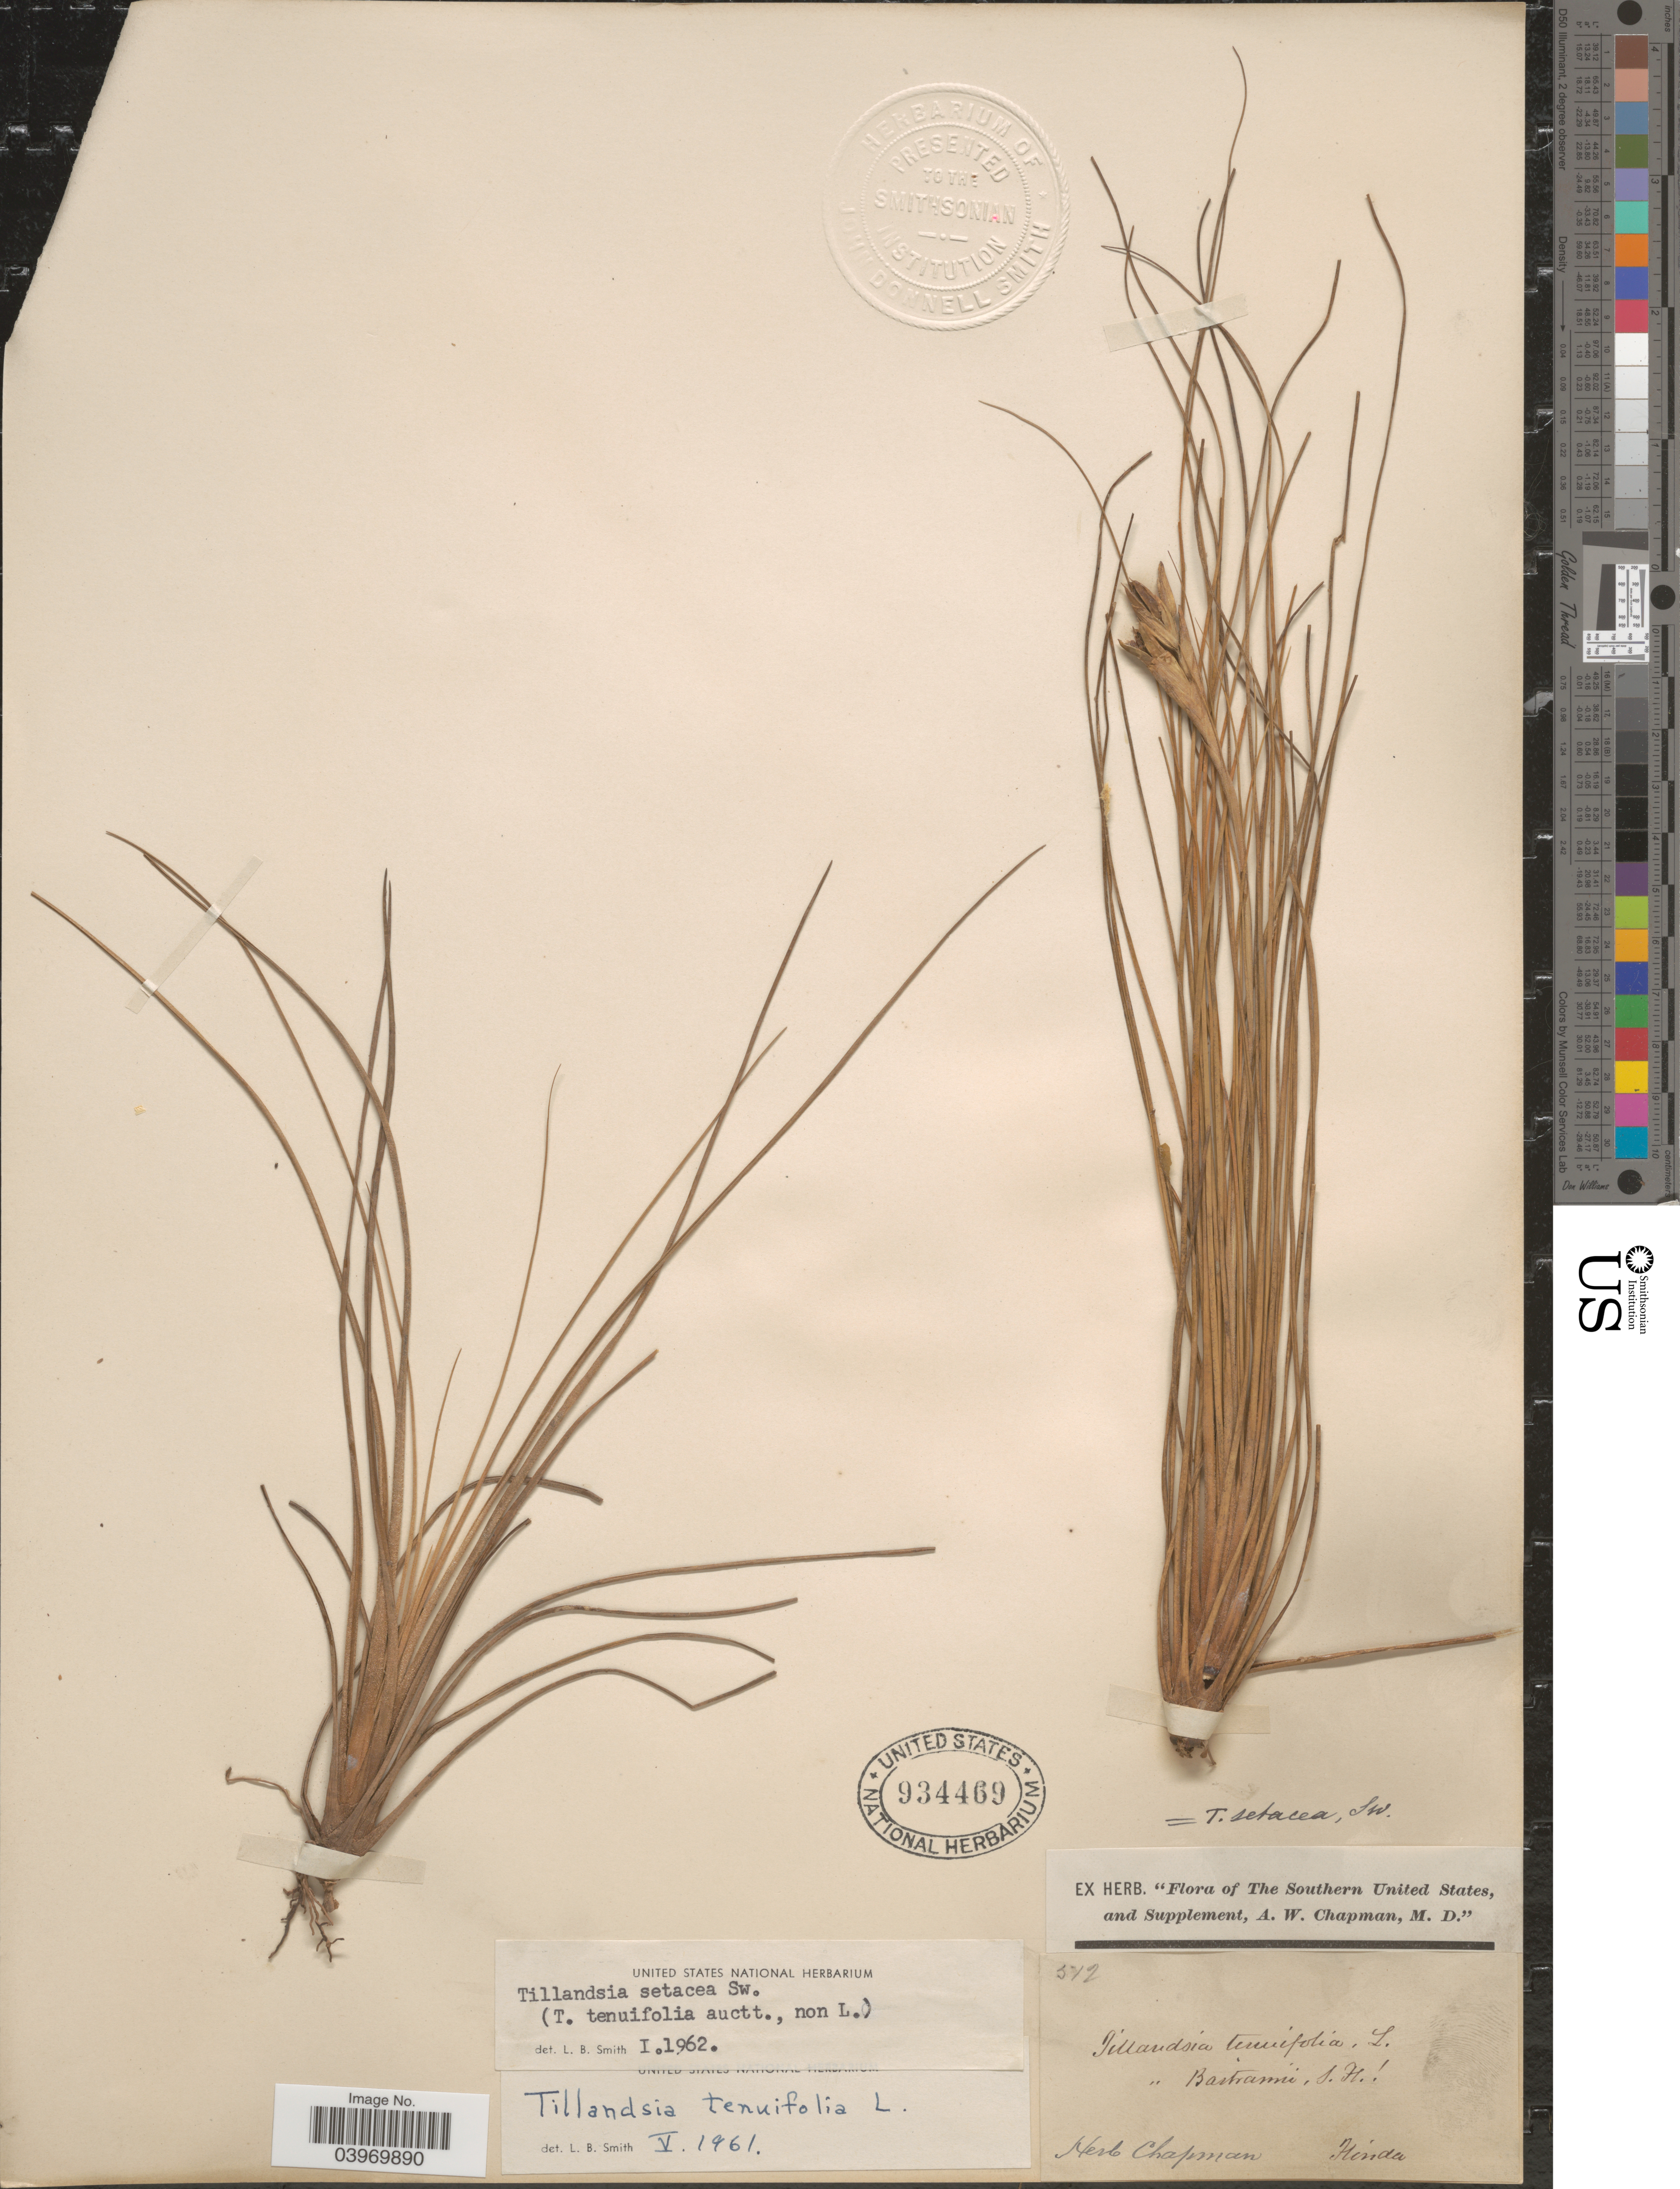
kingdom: Plantae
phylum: Tracheophyta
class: Liliopsida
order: Poales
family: Bromeliaceae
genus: Tillandsia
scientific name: Tillandsia setacea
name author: Sw.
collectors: ex herb. A.W. Chapman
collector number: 512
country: United States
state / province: Florida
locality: The Southern United States.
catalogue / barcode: US 934469